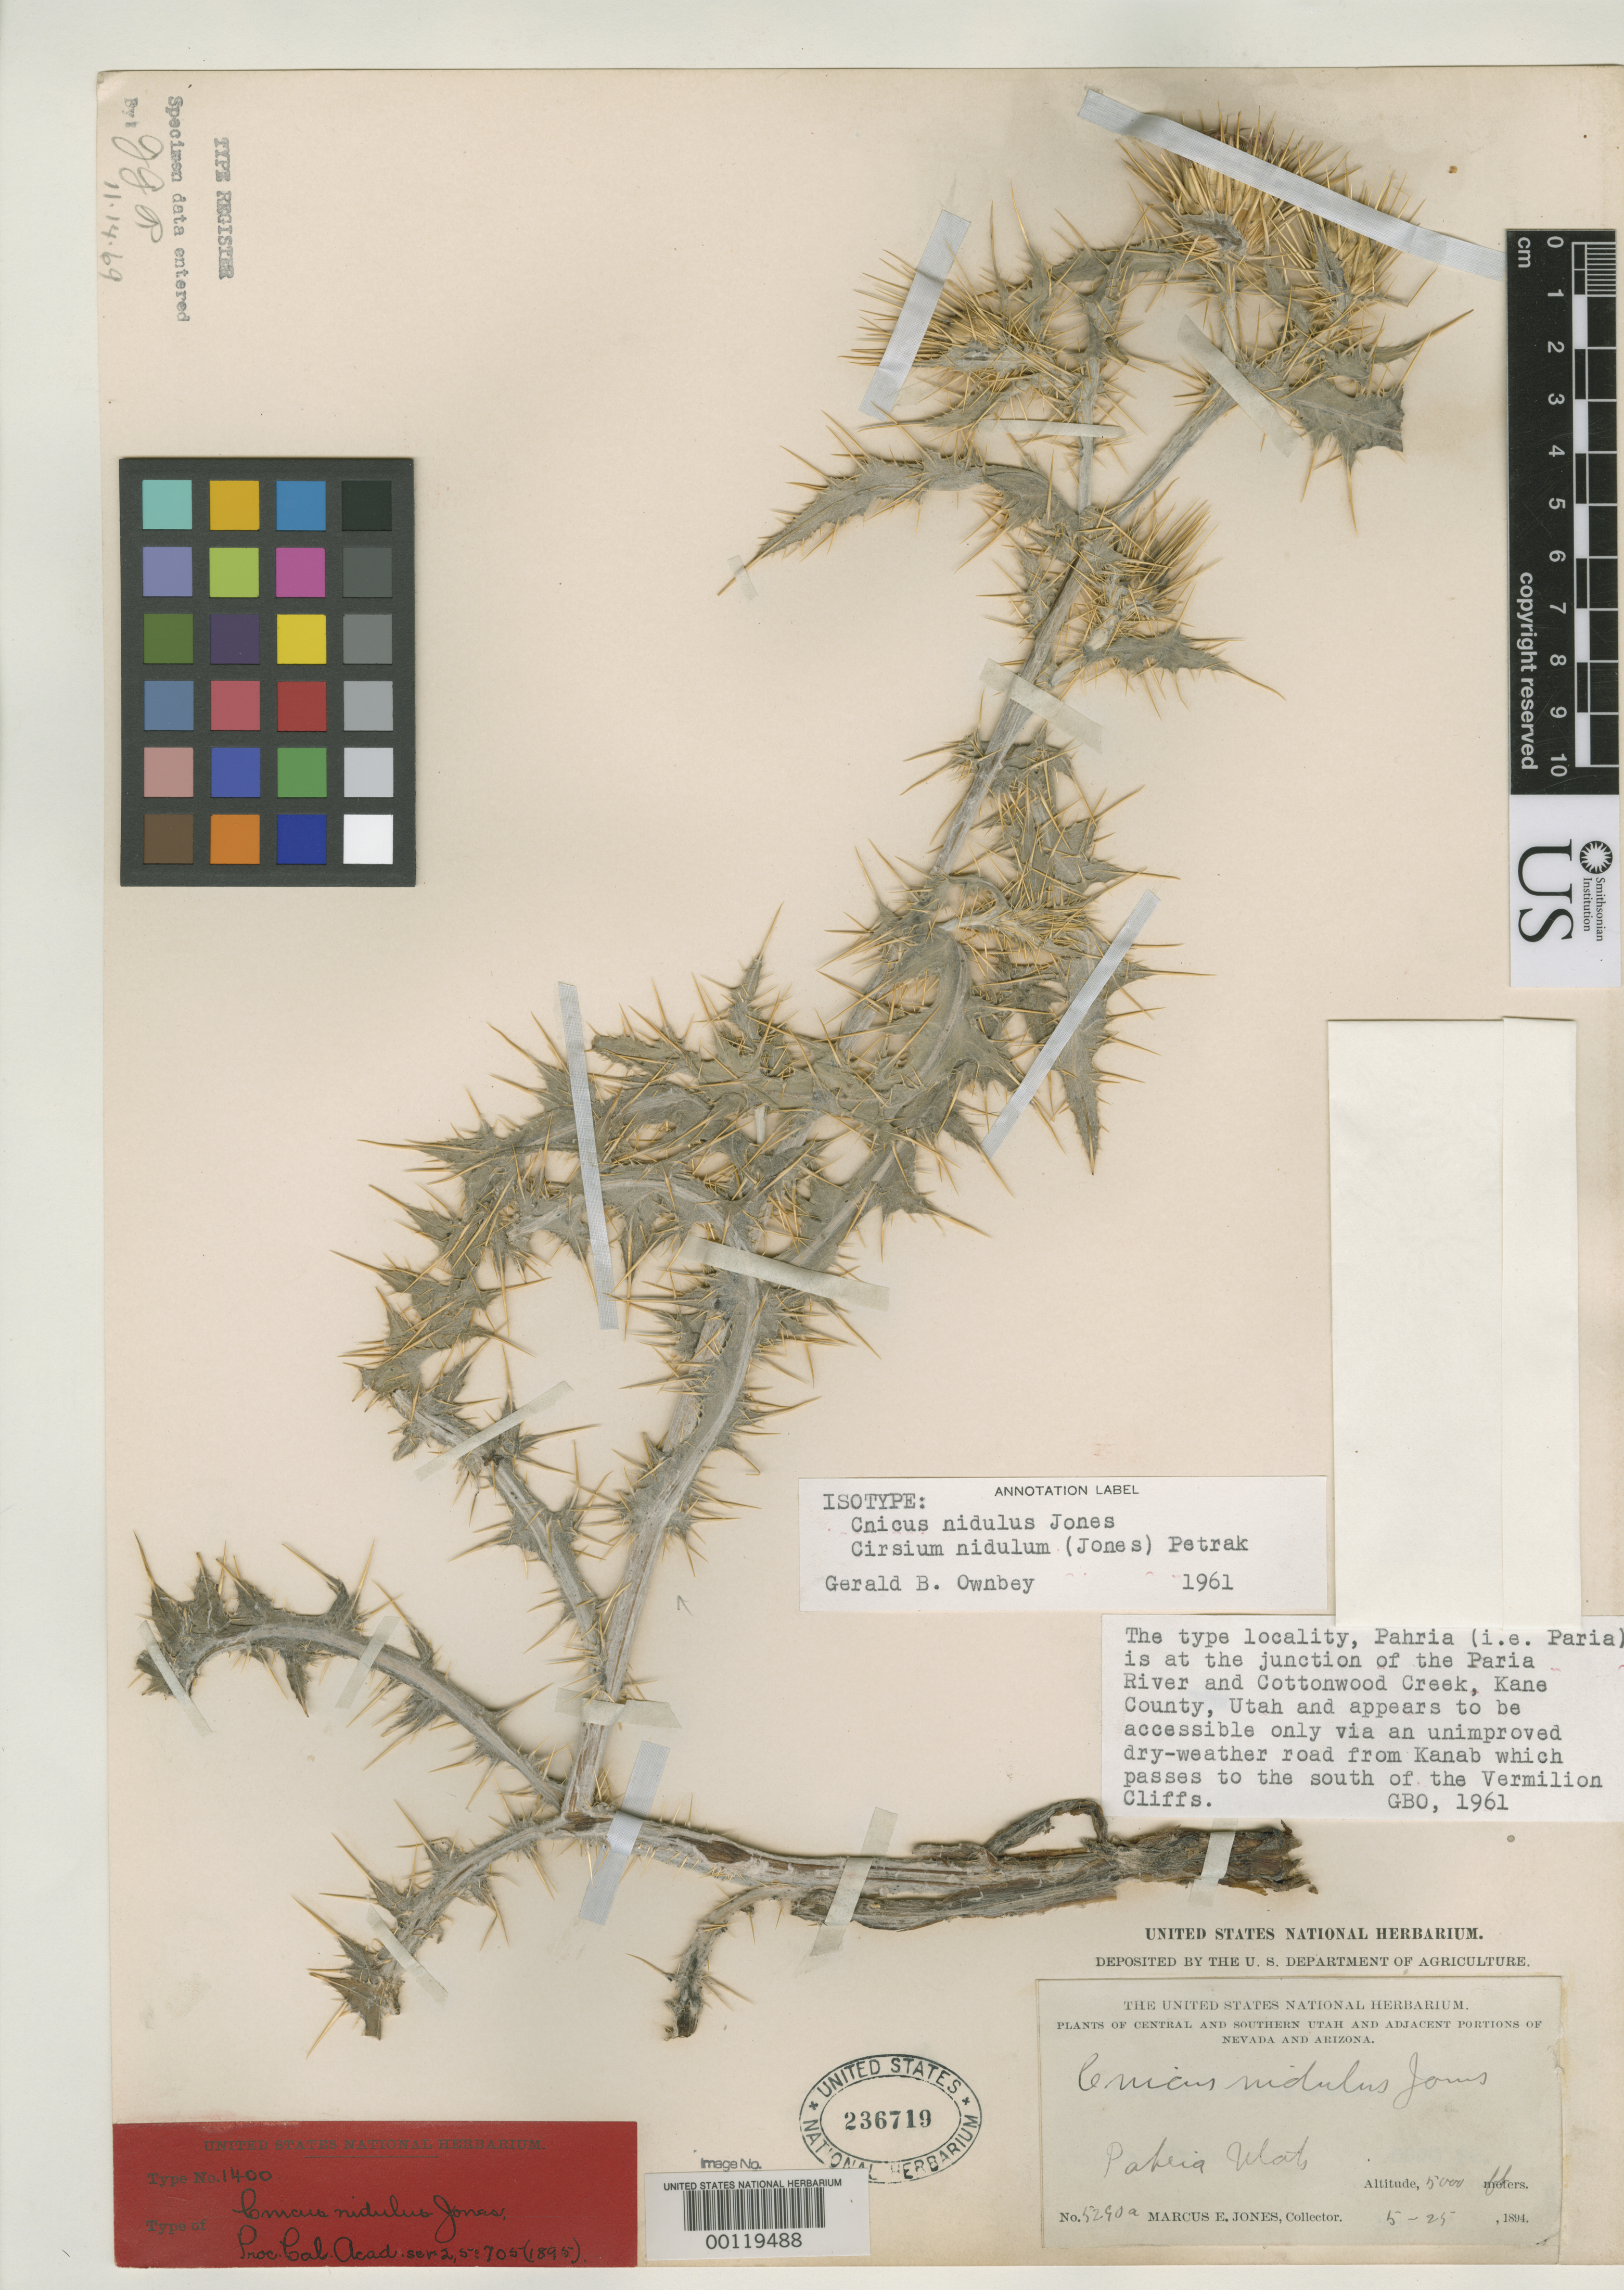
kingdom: Plantae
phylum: Tracheophyta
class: Magnoliopsida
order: Asterales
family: Asteraceae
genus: Cnicus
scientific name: Cnicus nidulus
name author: M.E. Jones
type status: Isotype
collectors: M. E. Jones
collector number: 5298a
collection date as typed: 25 May 1894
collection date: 1894-05-25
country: United States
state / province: Utah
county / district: Kane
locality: Pahria.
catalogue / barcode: US 236719